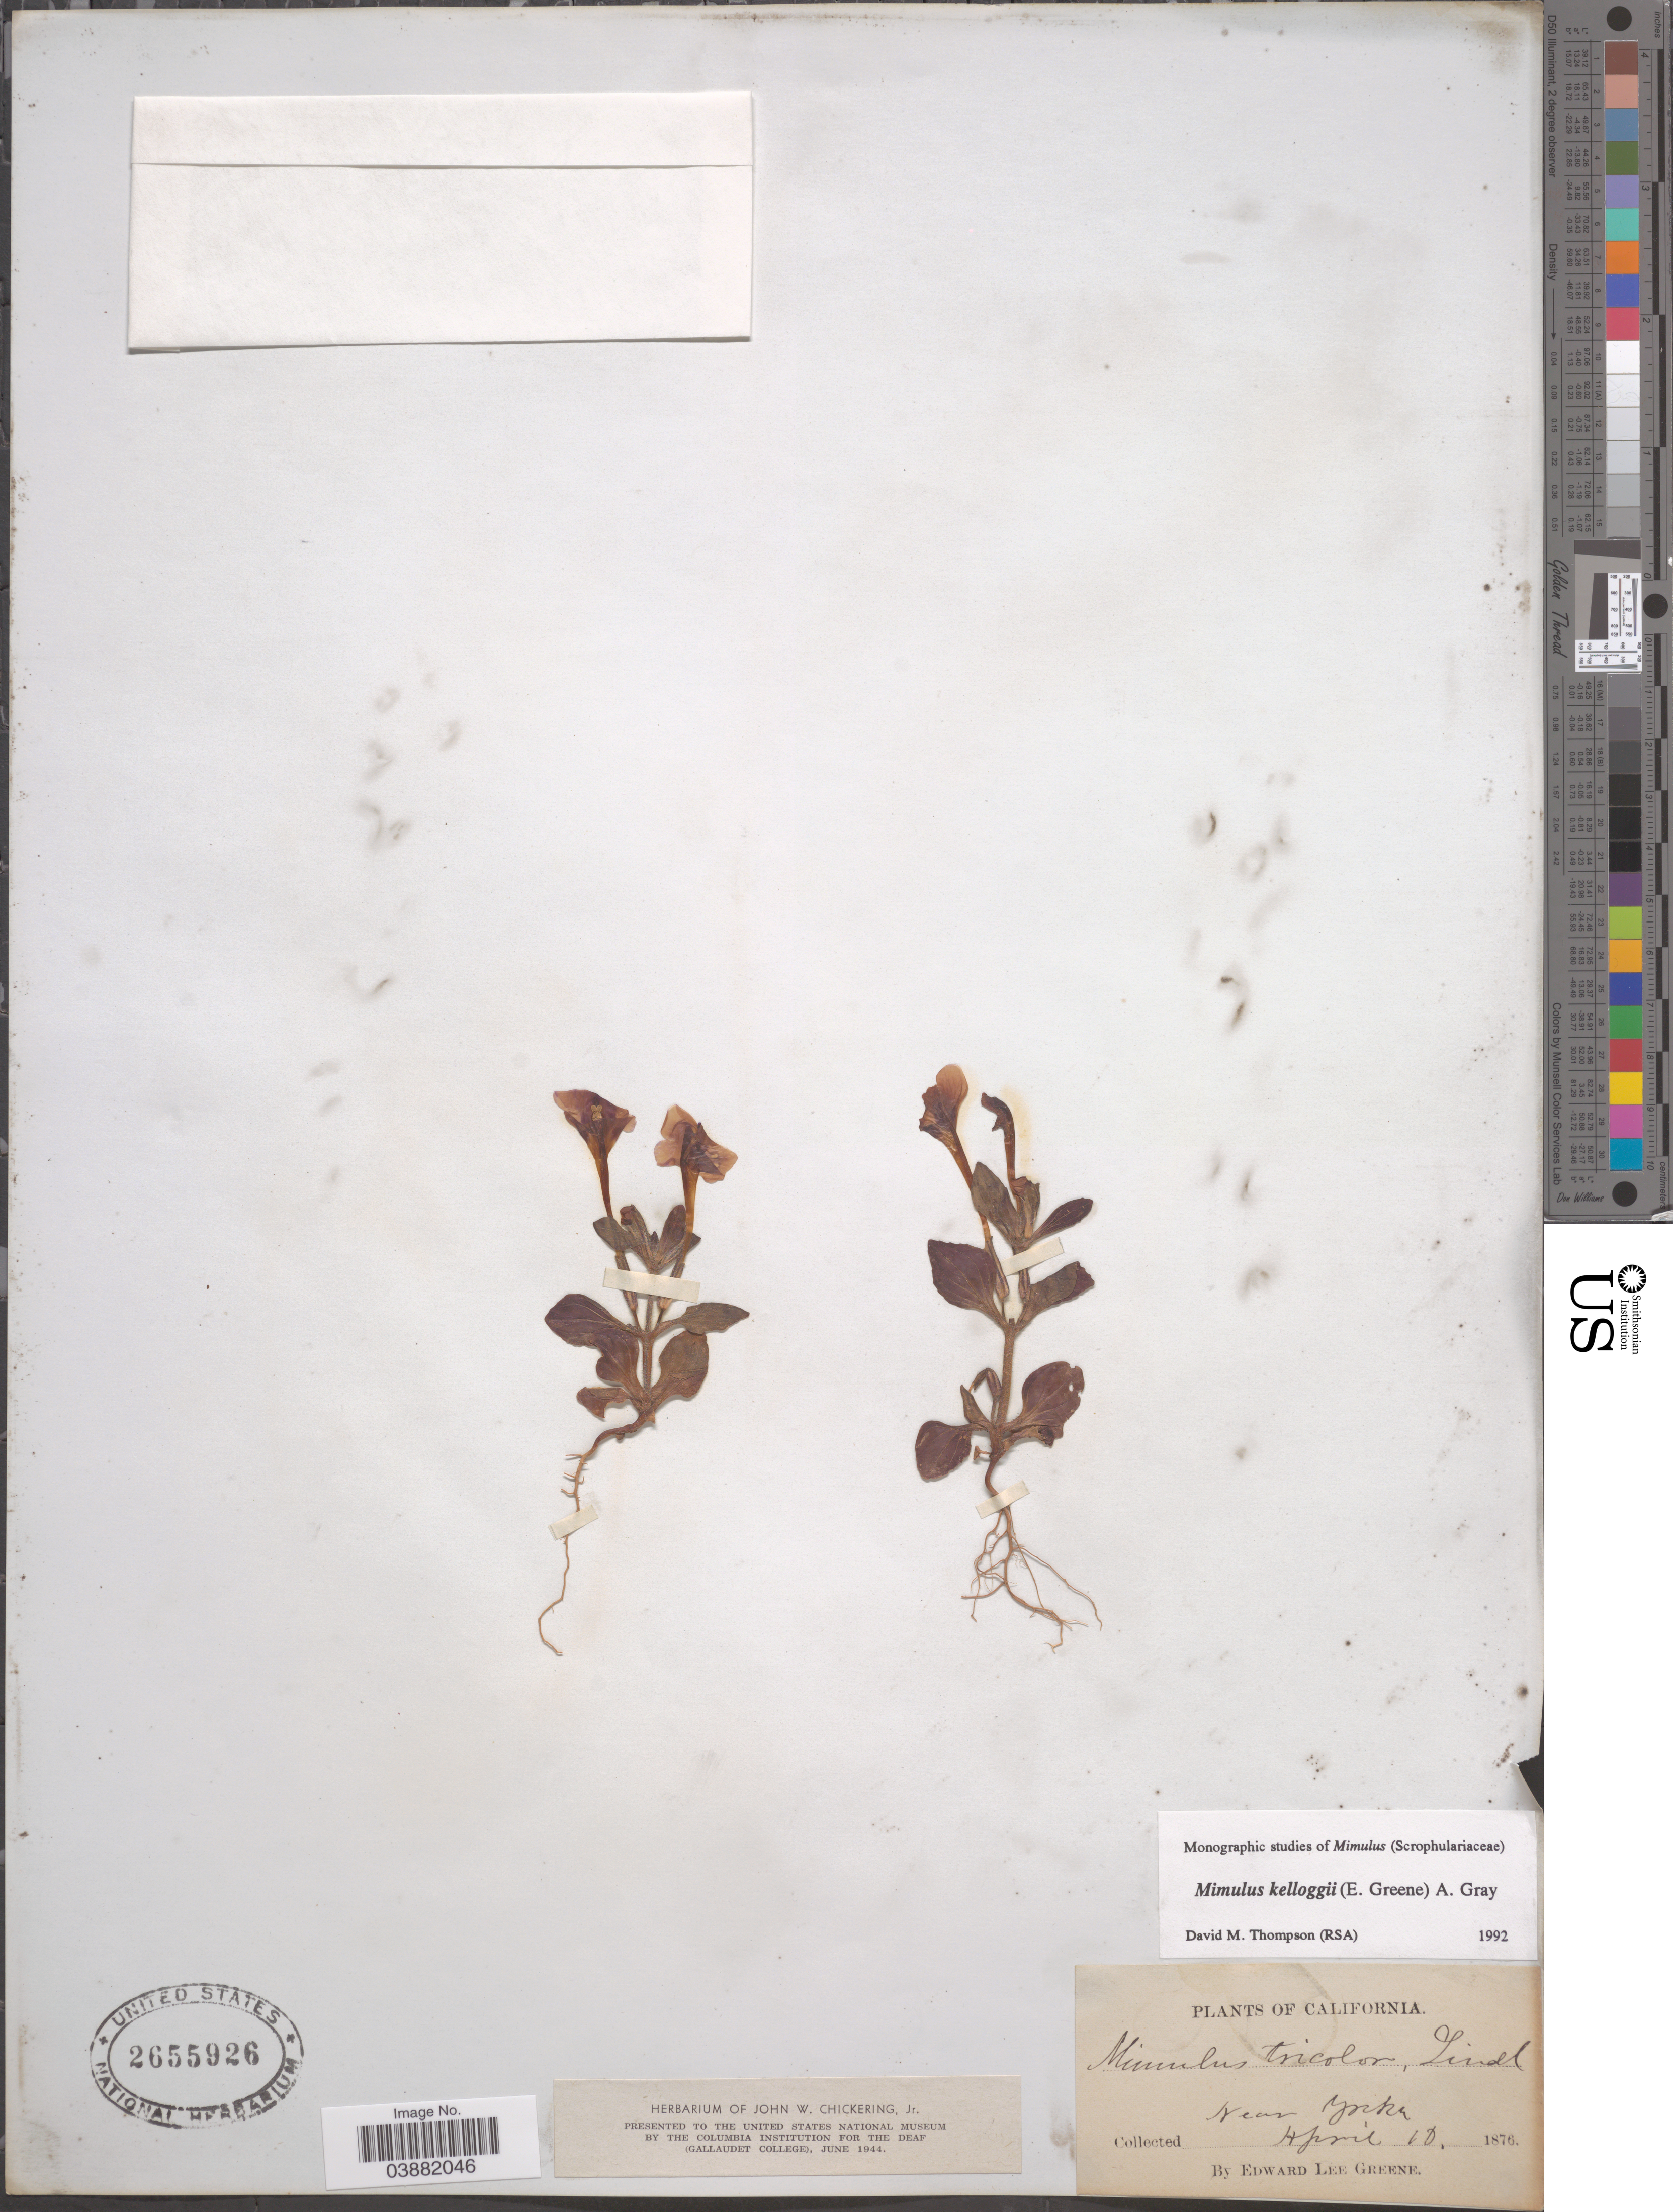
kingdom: Plantae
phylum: Tracheophyta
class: Magnoliopsida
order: Lamiales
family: Phrymaceae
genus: Mimulus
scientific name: Mimulus kelloggii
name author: (Curran ex Greene) Curran ex A. Gray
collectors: E. L. Greene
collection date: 1876-04-10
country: United States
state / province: California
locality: Near Yreka.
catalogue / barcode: US 2655926